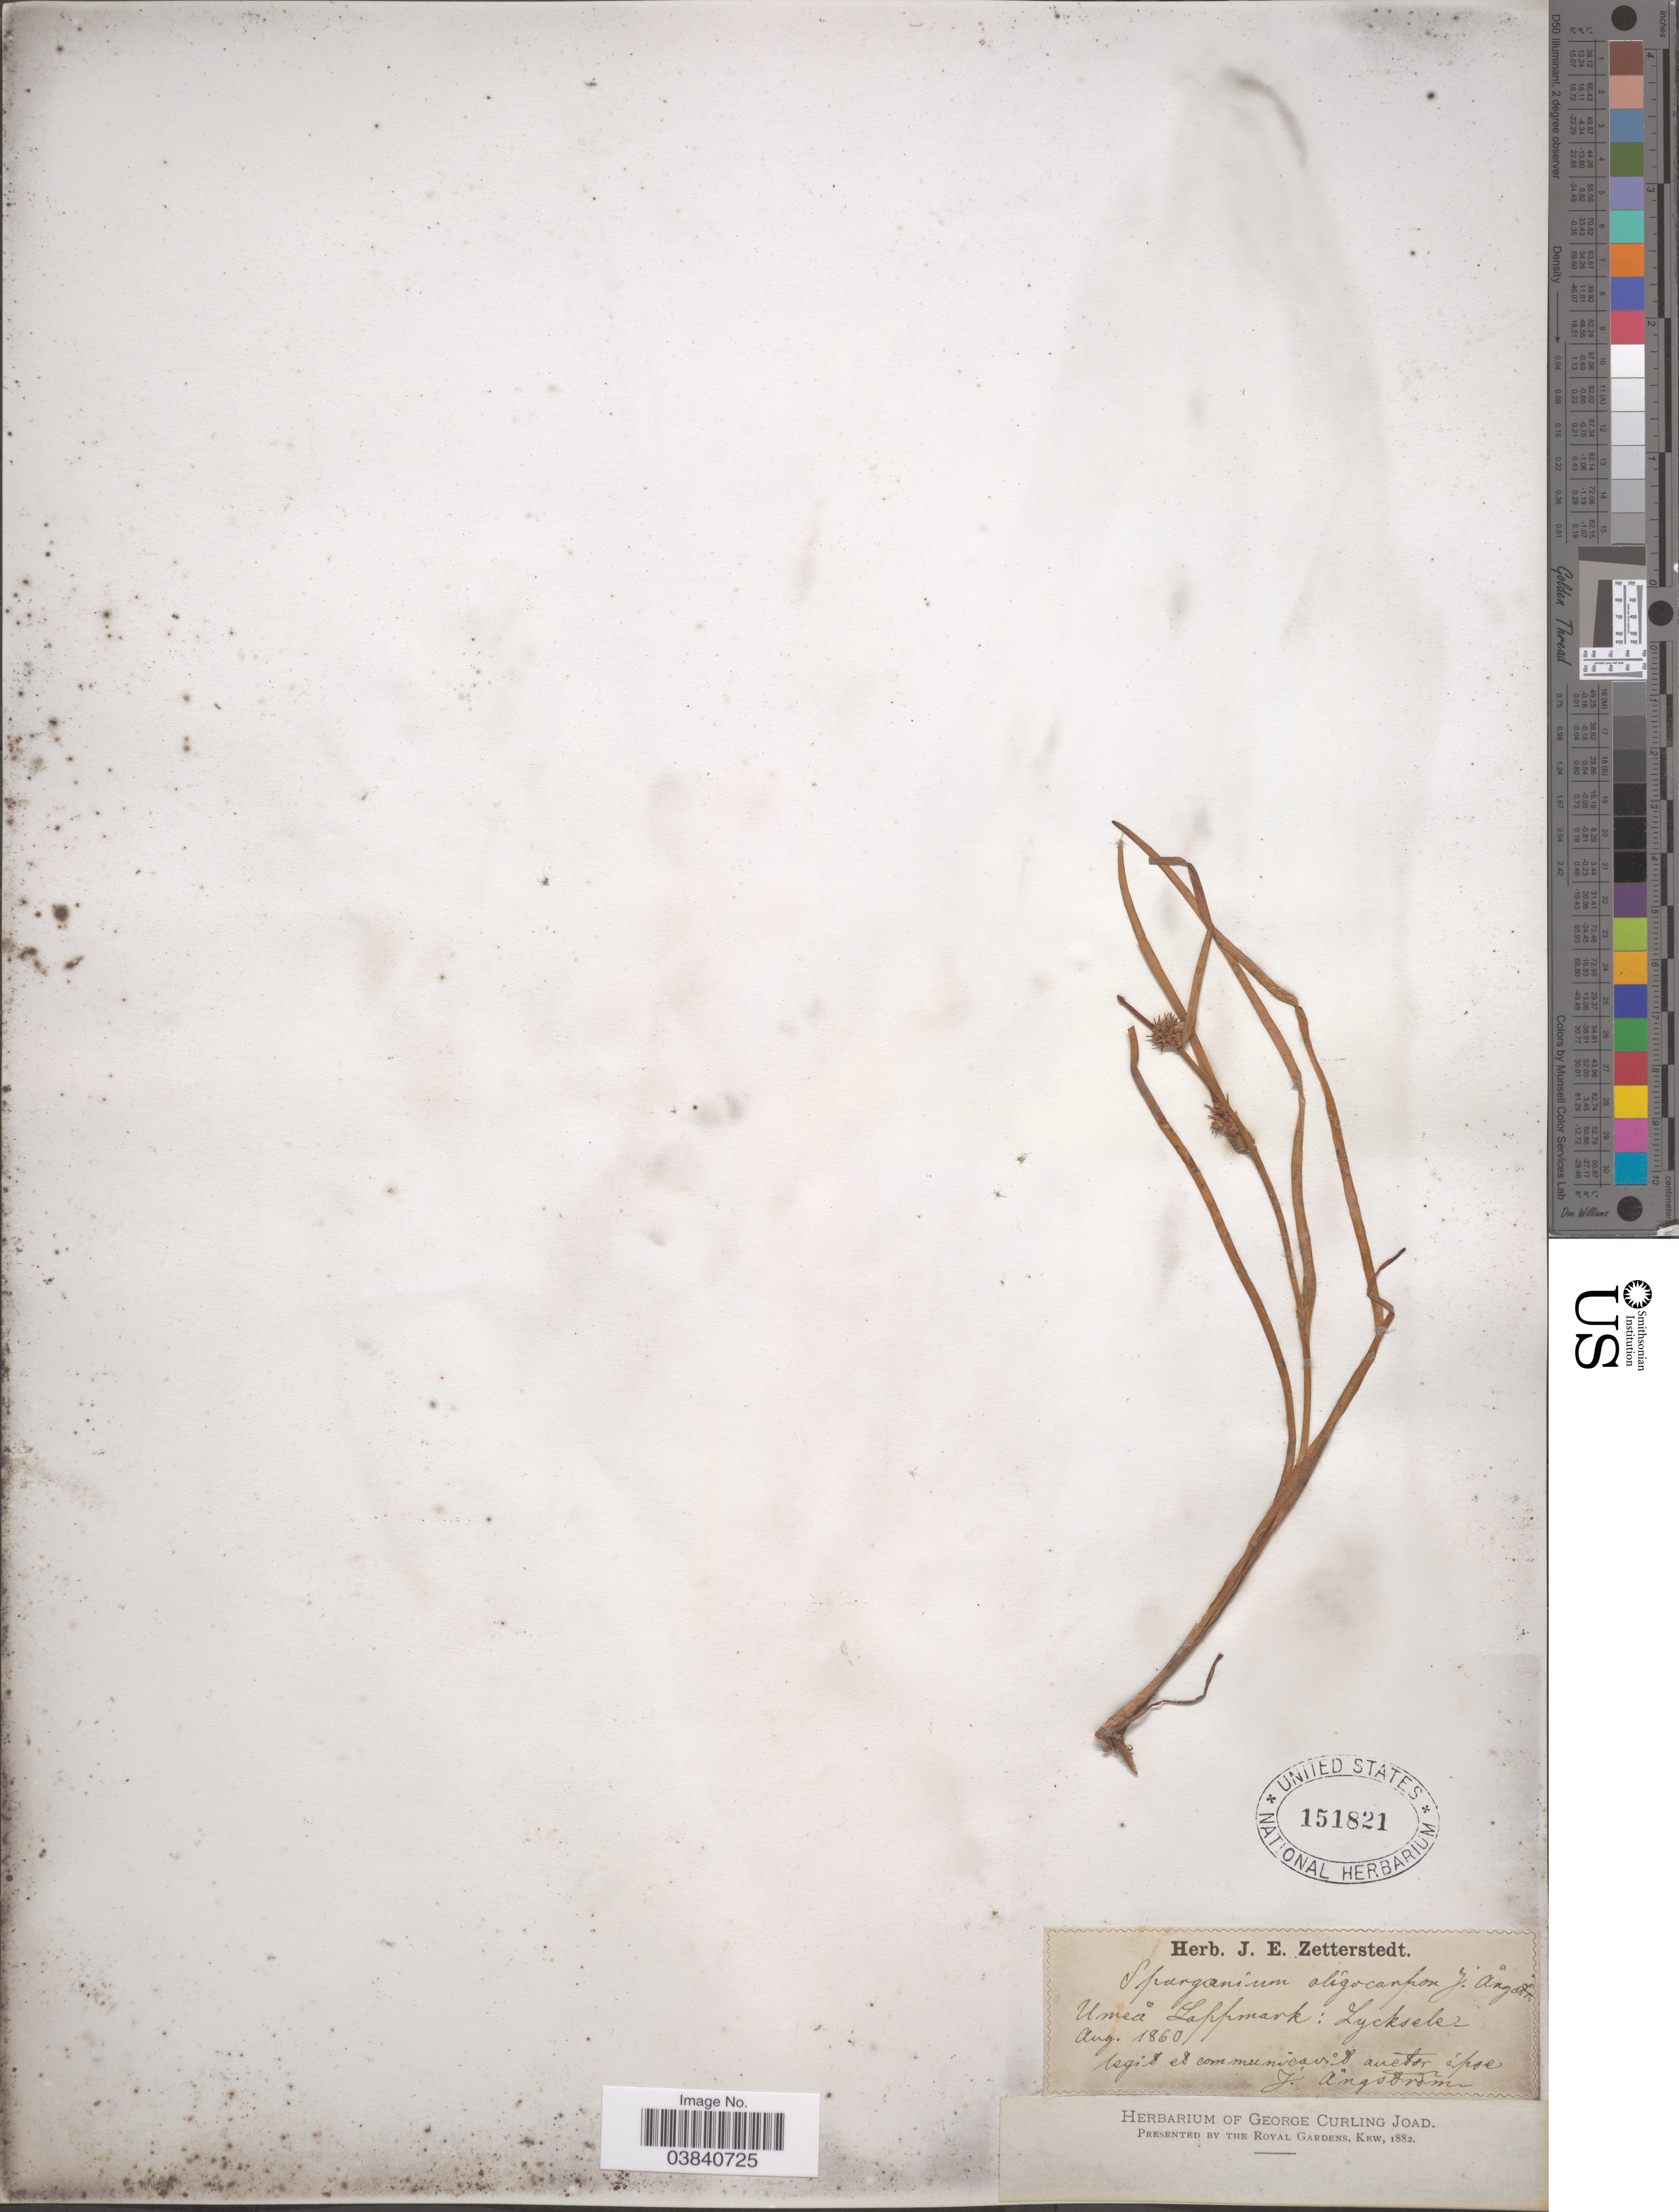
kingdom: Plantae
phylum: Tracheophyta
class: Liliopsida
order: Poales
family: Typhaceae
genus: Sparganium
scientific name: Sparganium oligocarpon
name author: Ångstr.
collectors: J. Ångstrom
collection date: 1860-08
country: Sweden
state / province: Västerbotten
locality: Umeå Lappmark: Lycksele.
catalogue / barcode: US 151821